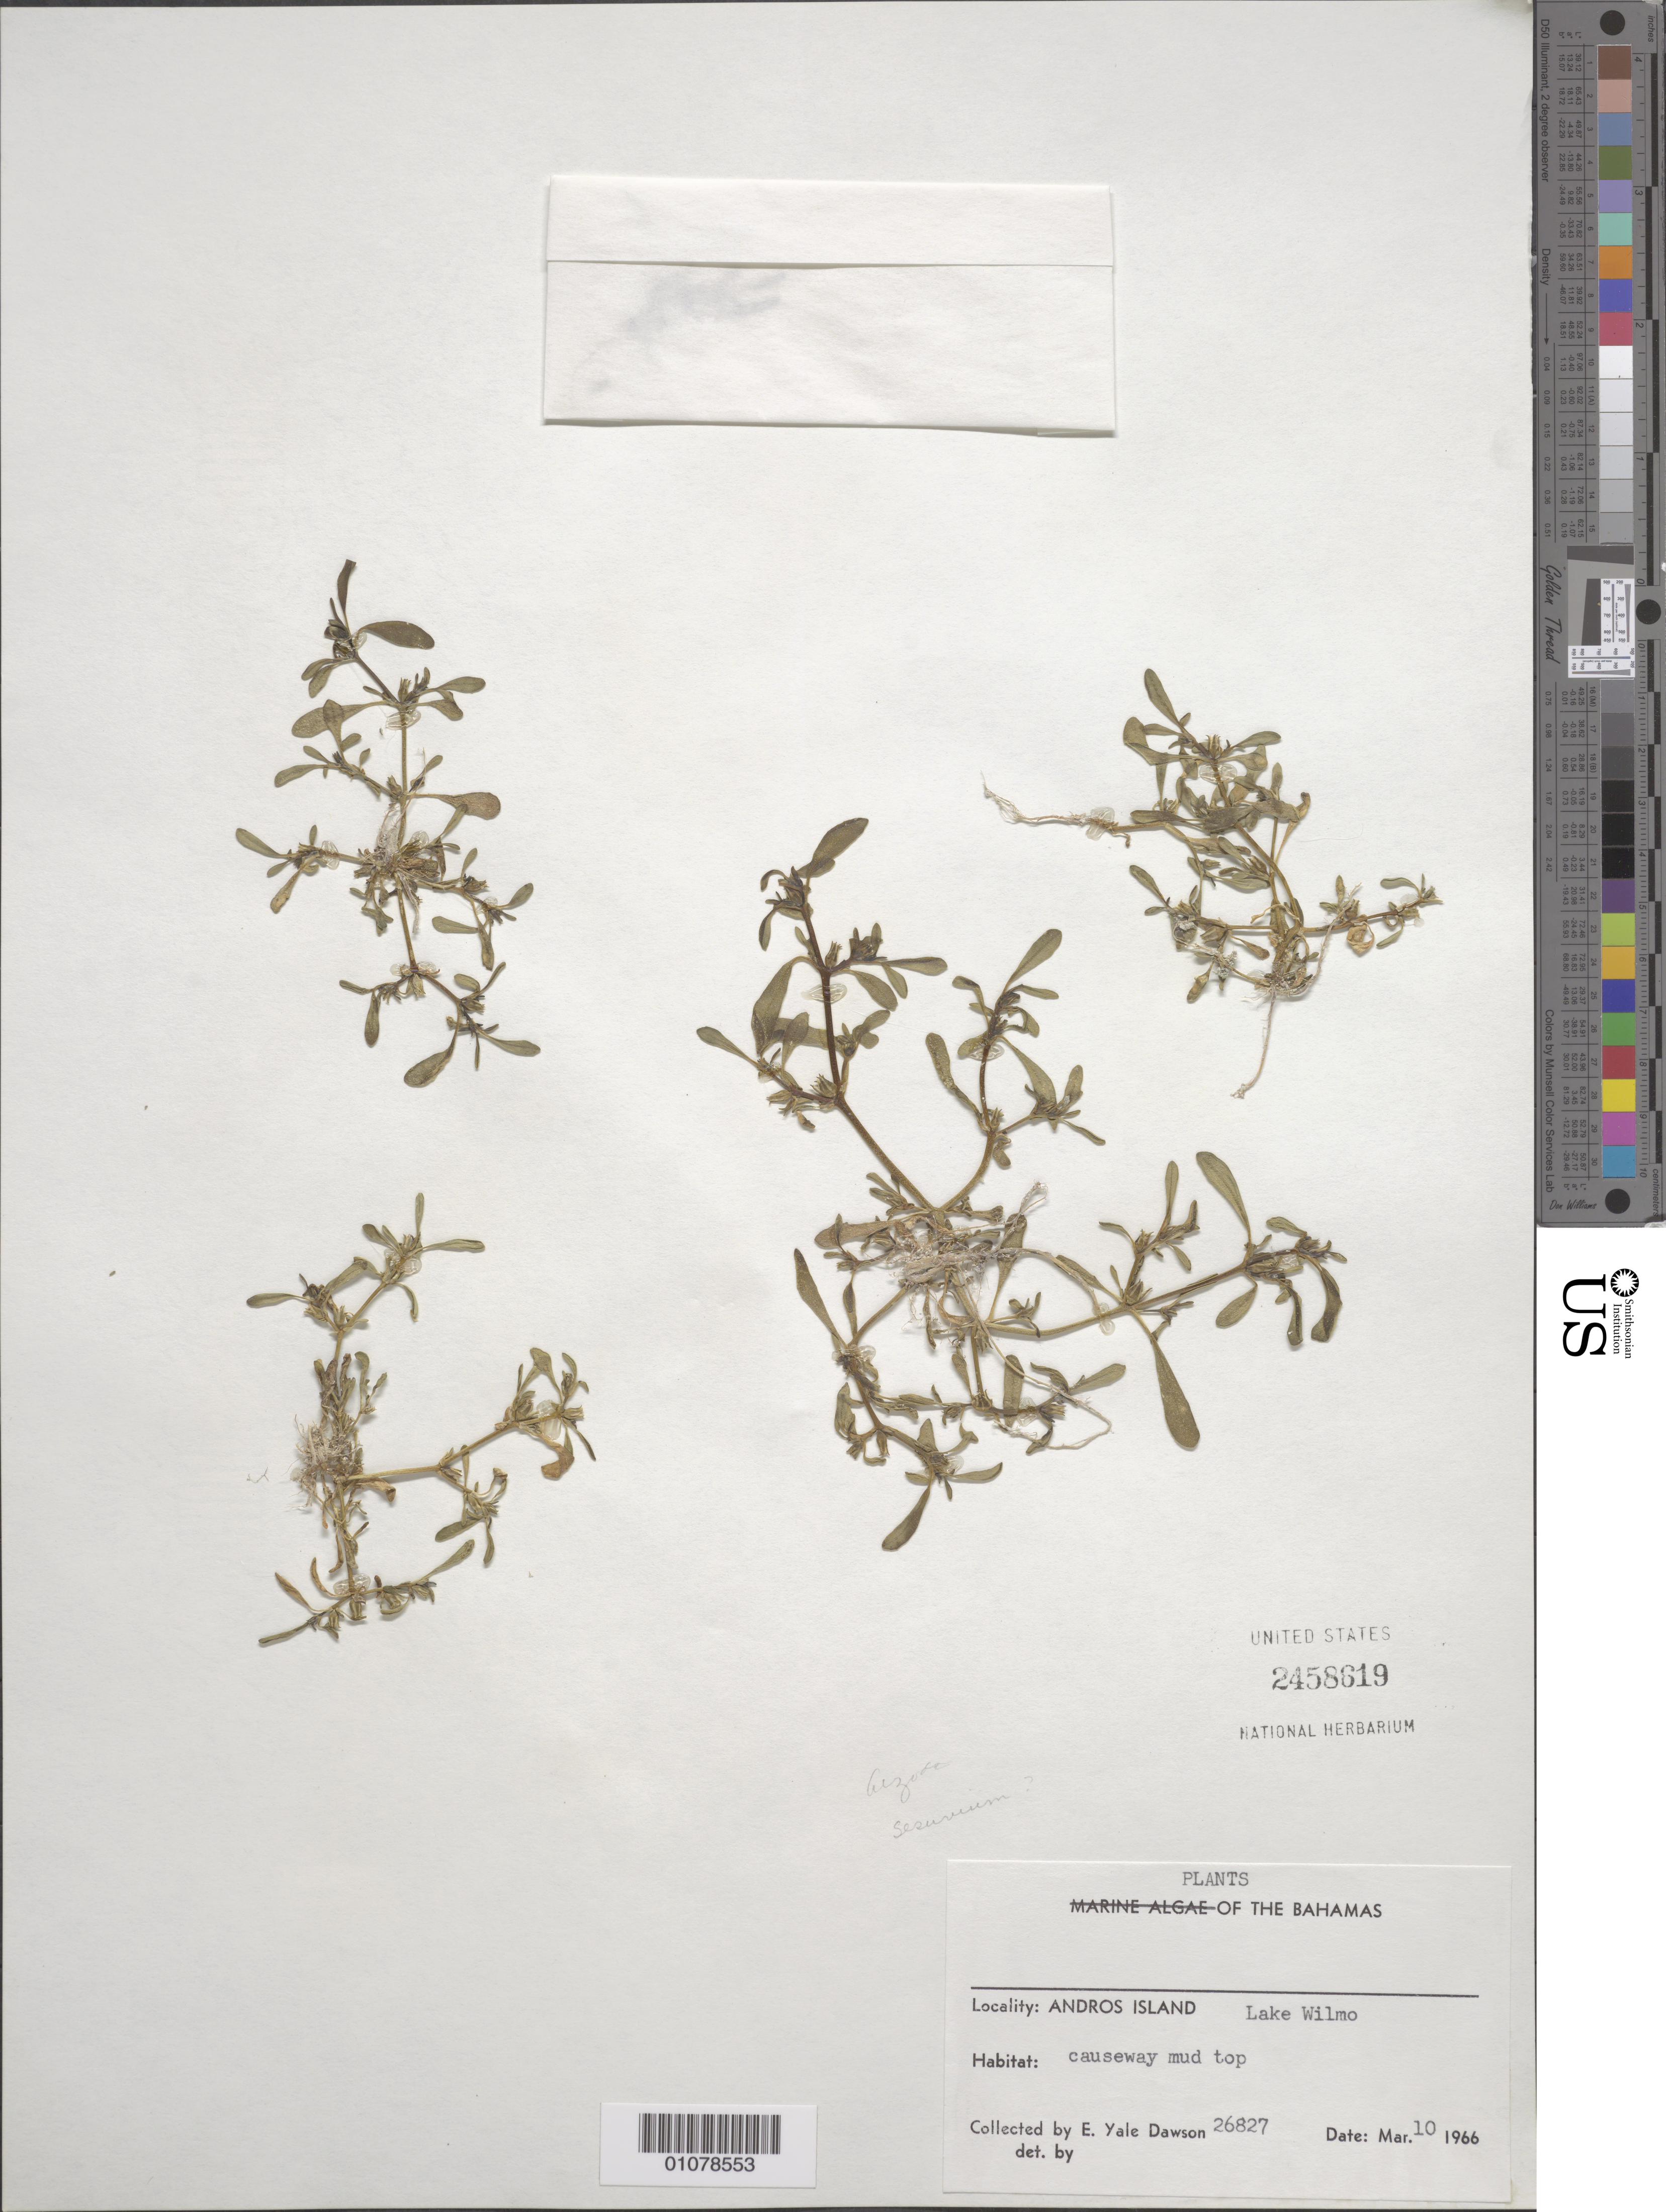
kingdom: Plantae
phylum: Tracheophyta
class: Magnoliopsida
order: Caryophyllales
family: Aizoaceae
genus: Sesuvium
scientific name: Sesuvium maritimum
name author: (Walter) Britton, Stearns & Poggenb.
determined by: Strong, Mark T., (BOT), Smithsonian Institution - National Museum of Natural History (UNITED STATES)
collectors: E. Y. Dawson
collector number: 26827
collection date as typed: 10 Mar 1966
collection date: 1966-03-10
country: Bahamas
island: Andros I.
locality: Lake Wilmo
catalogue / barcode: US 2458619